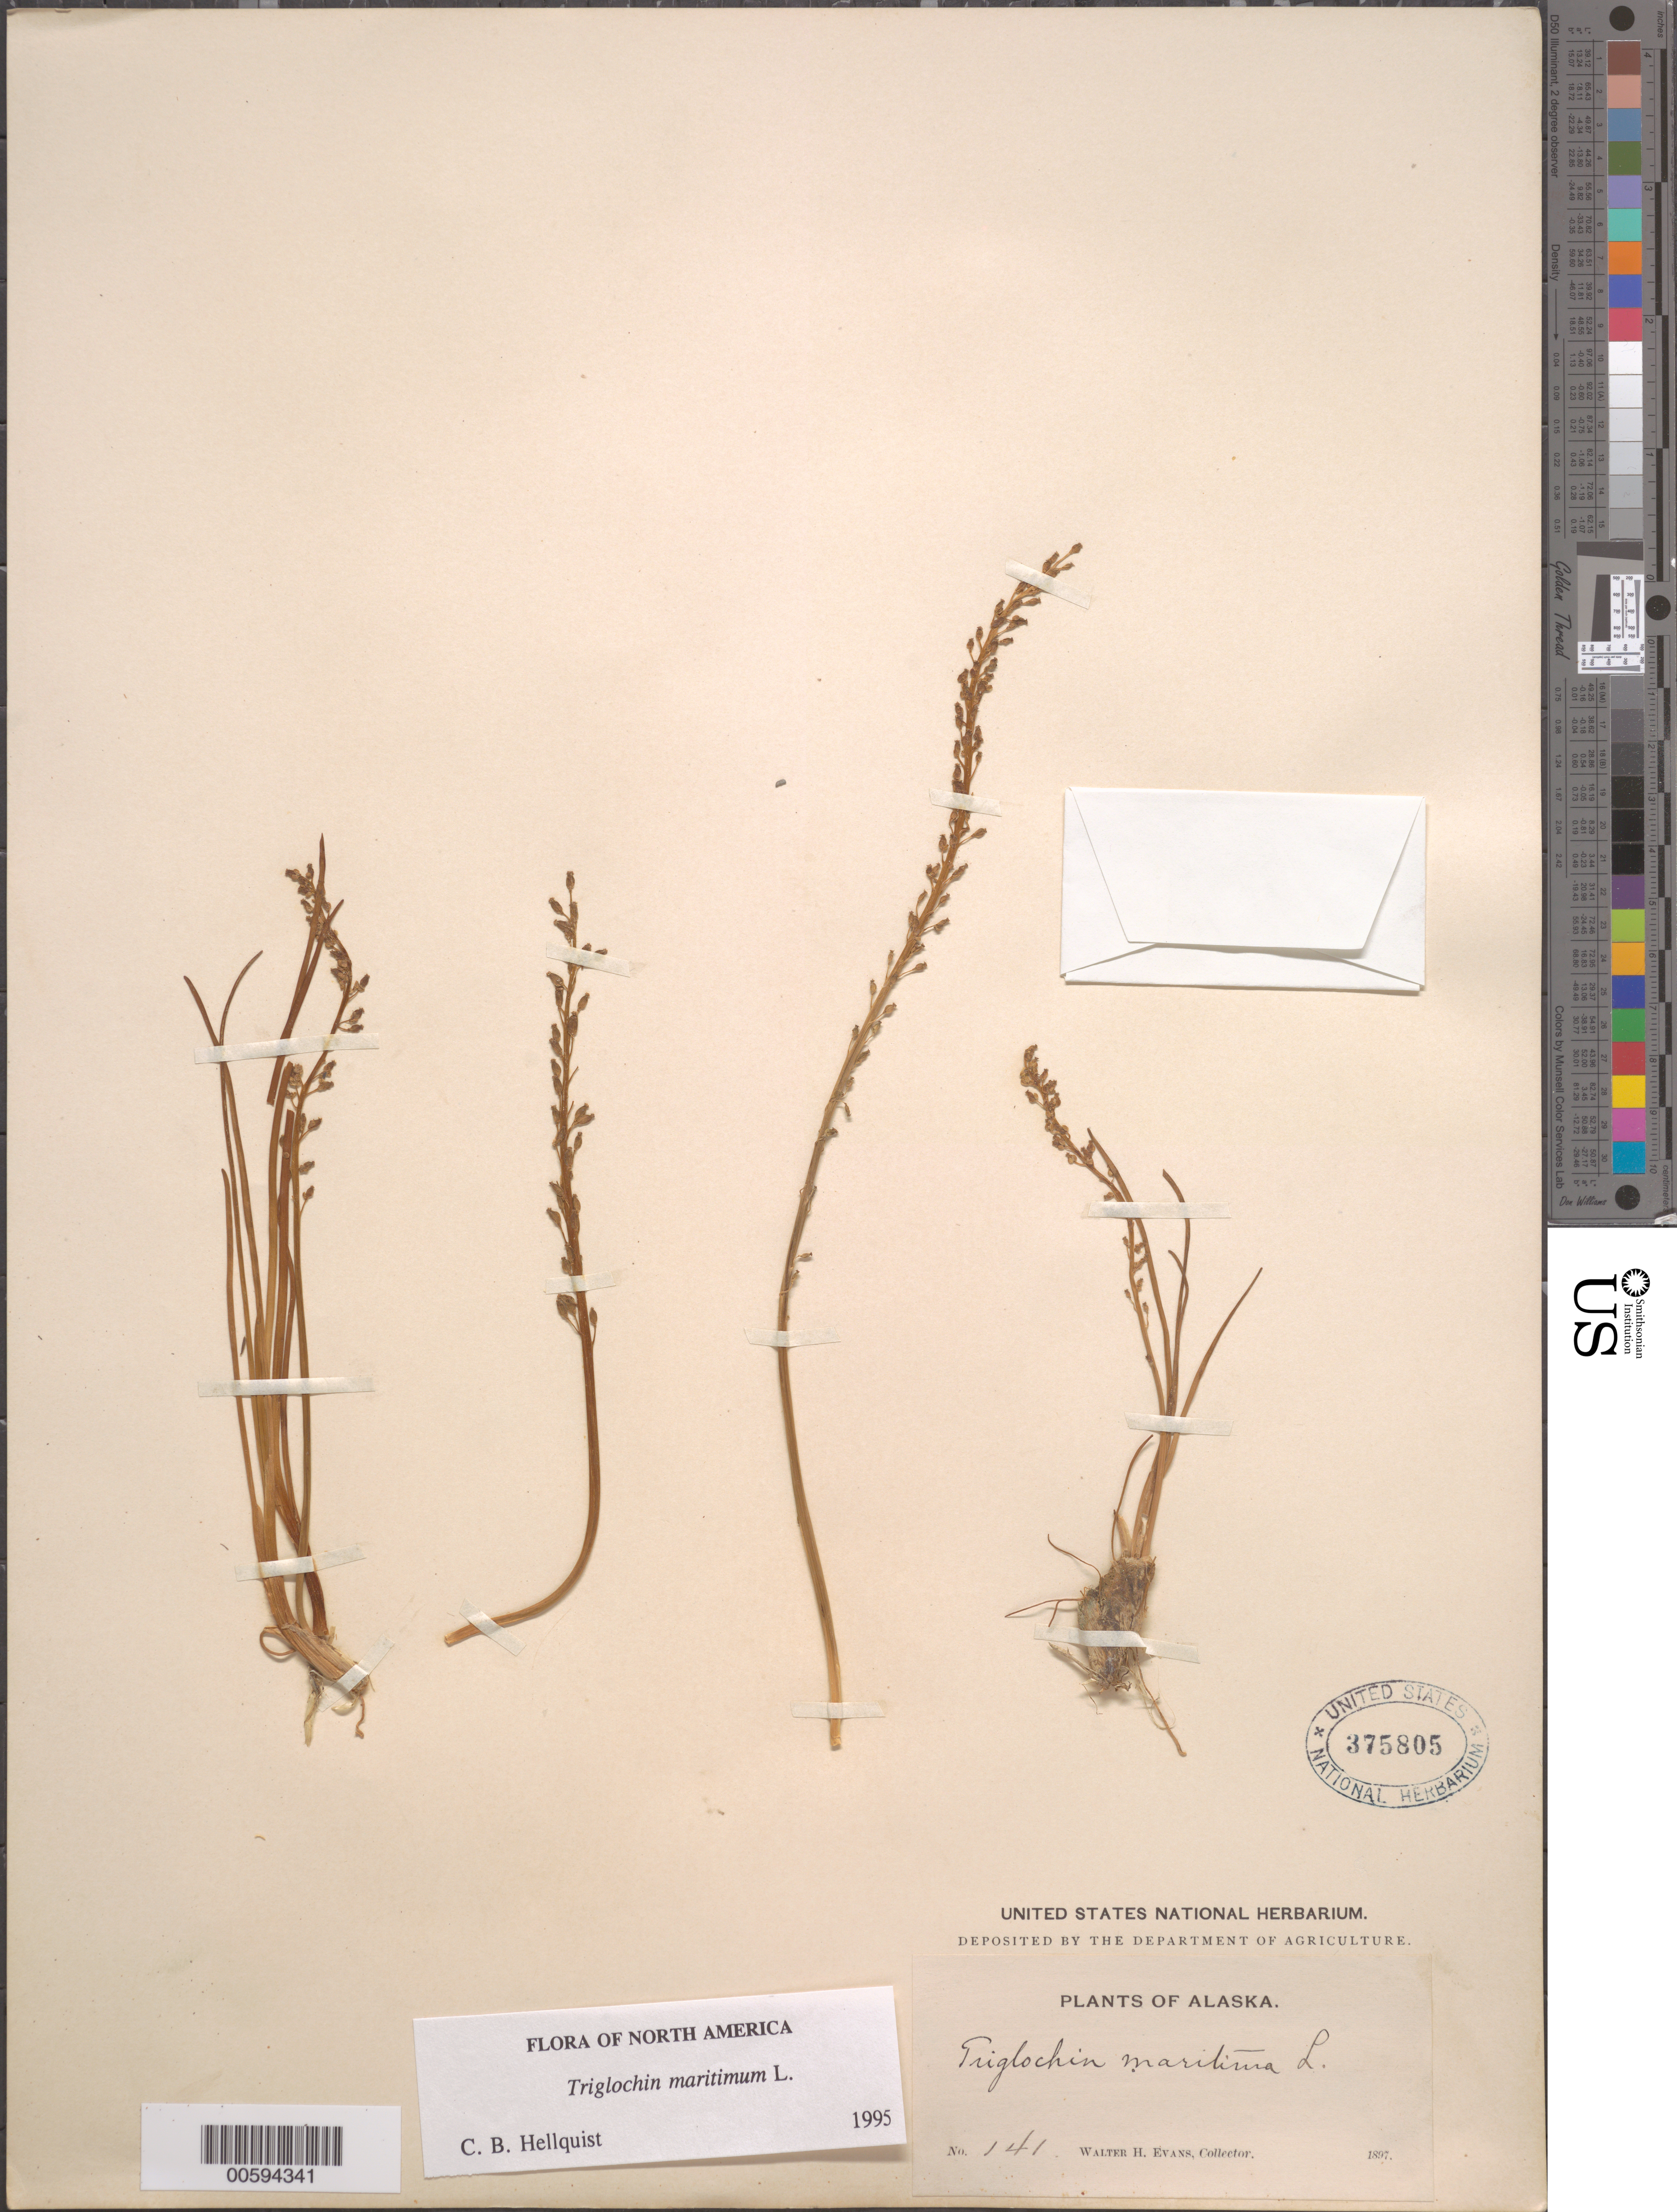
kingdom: Plantae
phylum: Tracheophyta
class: Liliopsida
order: Alismatales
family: Juncaginaceae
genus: Triglochin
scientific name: Triglochin maritima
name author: L.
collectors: W. H. Evans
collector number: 141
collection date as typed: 1897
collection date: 1897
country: United States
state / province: Alaska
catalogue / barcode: US 375805